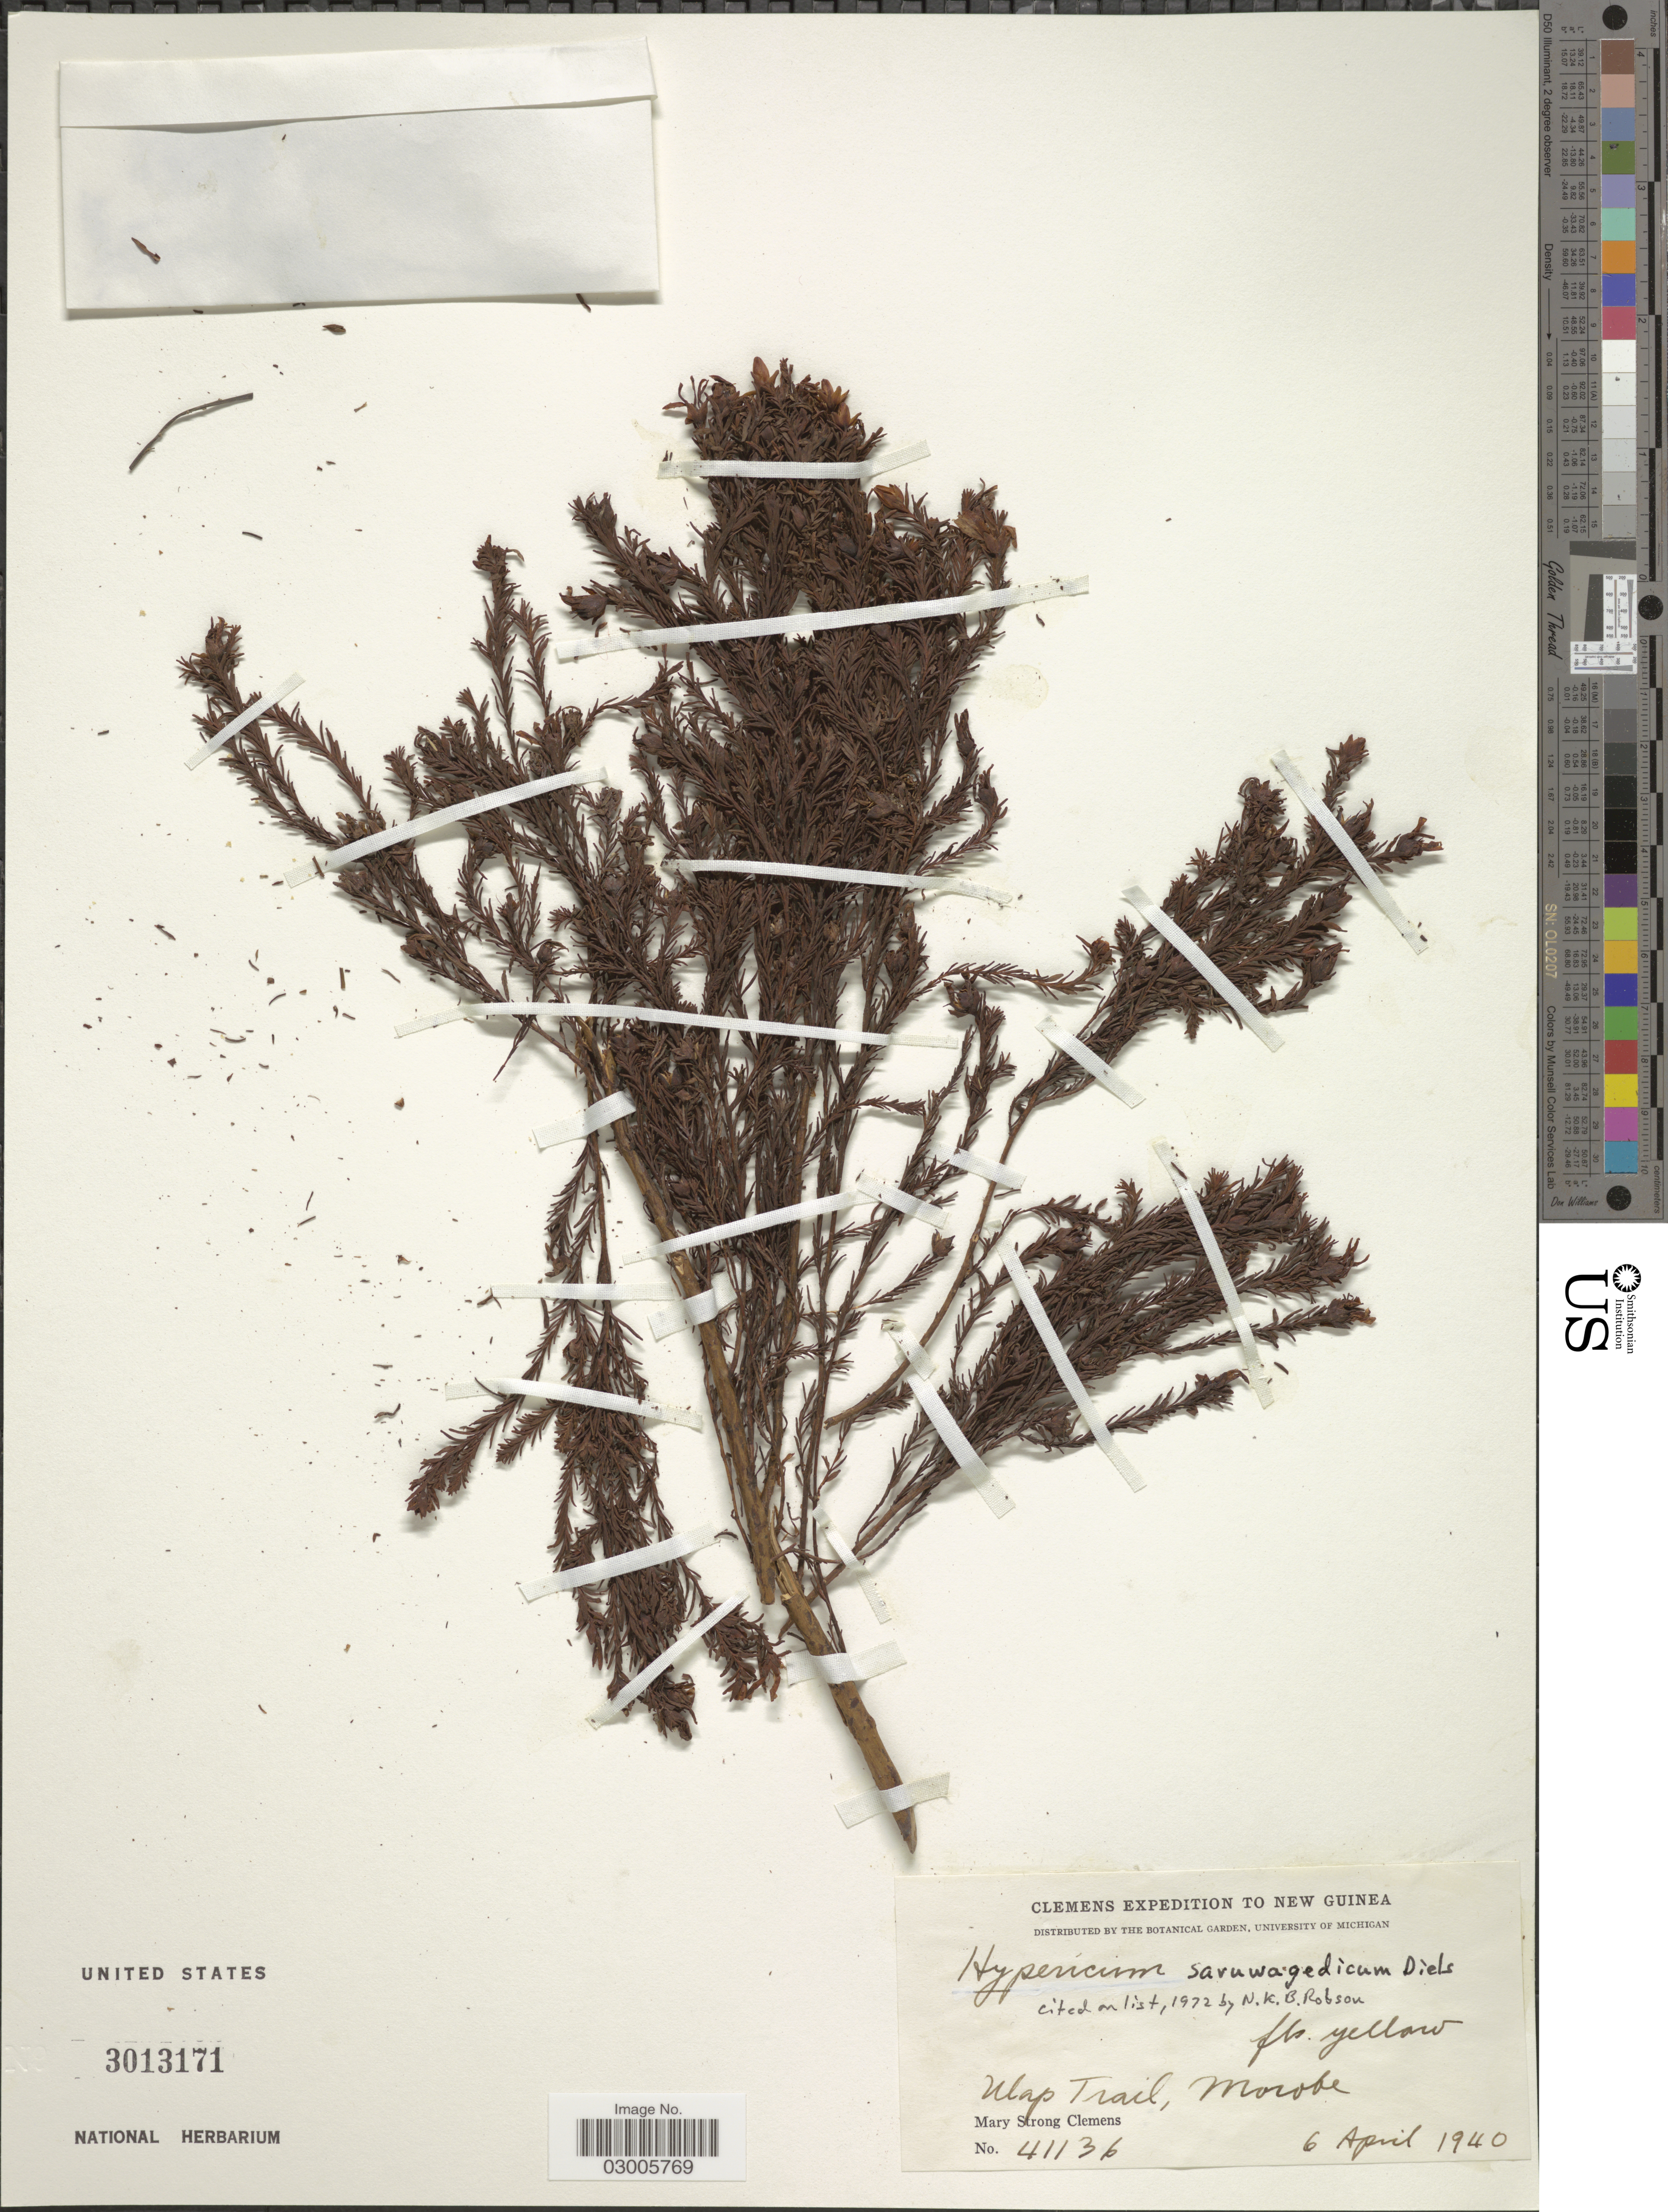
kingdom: Plantae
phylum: Tracheophyta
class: Magnoliopsida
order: Malpighiales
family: Hypericaceae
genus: Hypericum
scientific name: Hypericum saruwagedicum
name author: Diels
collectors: M. S. Clemens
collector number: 41136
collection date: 1940-04-06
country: Papua New Guinea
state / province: Morobe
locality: New Guinea, Ulap Trail, Morobe.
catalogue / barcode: US 3013171